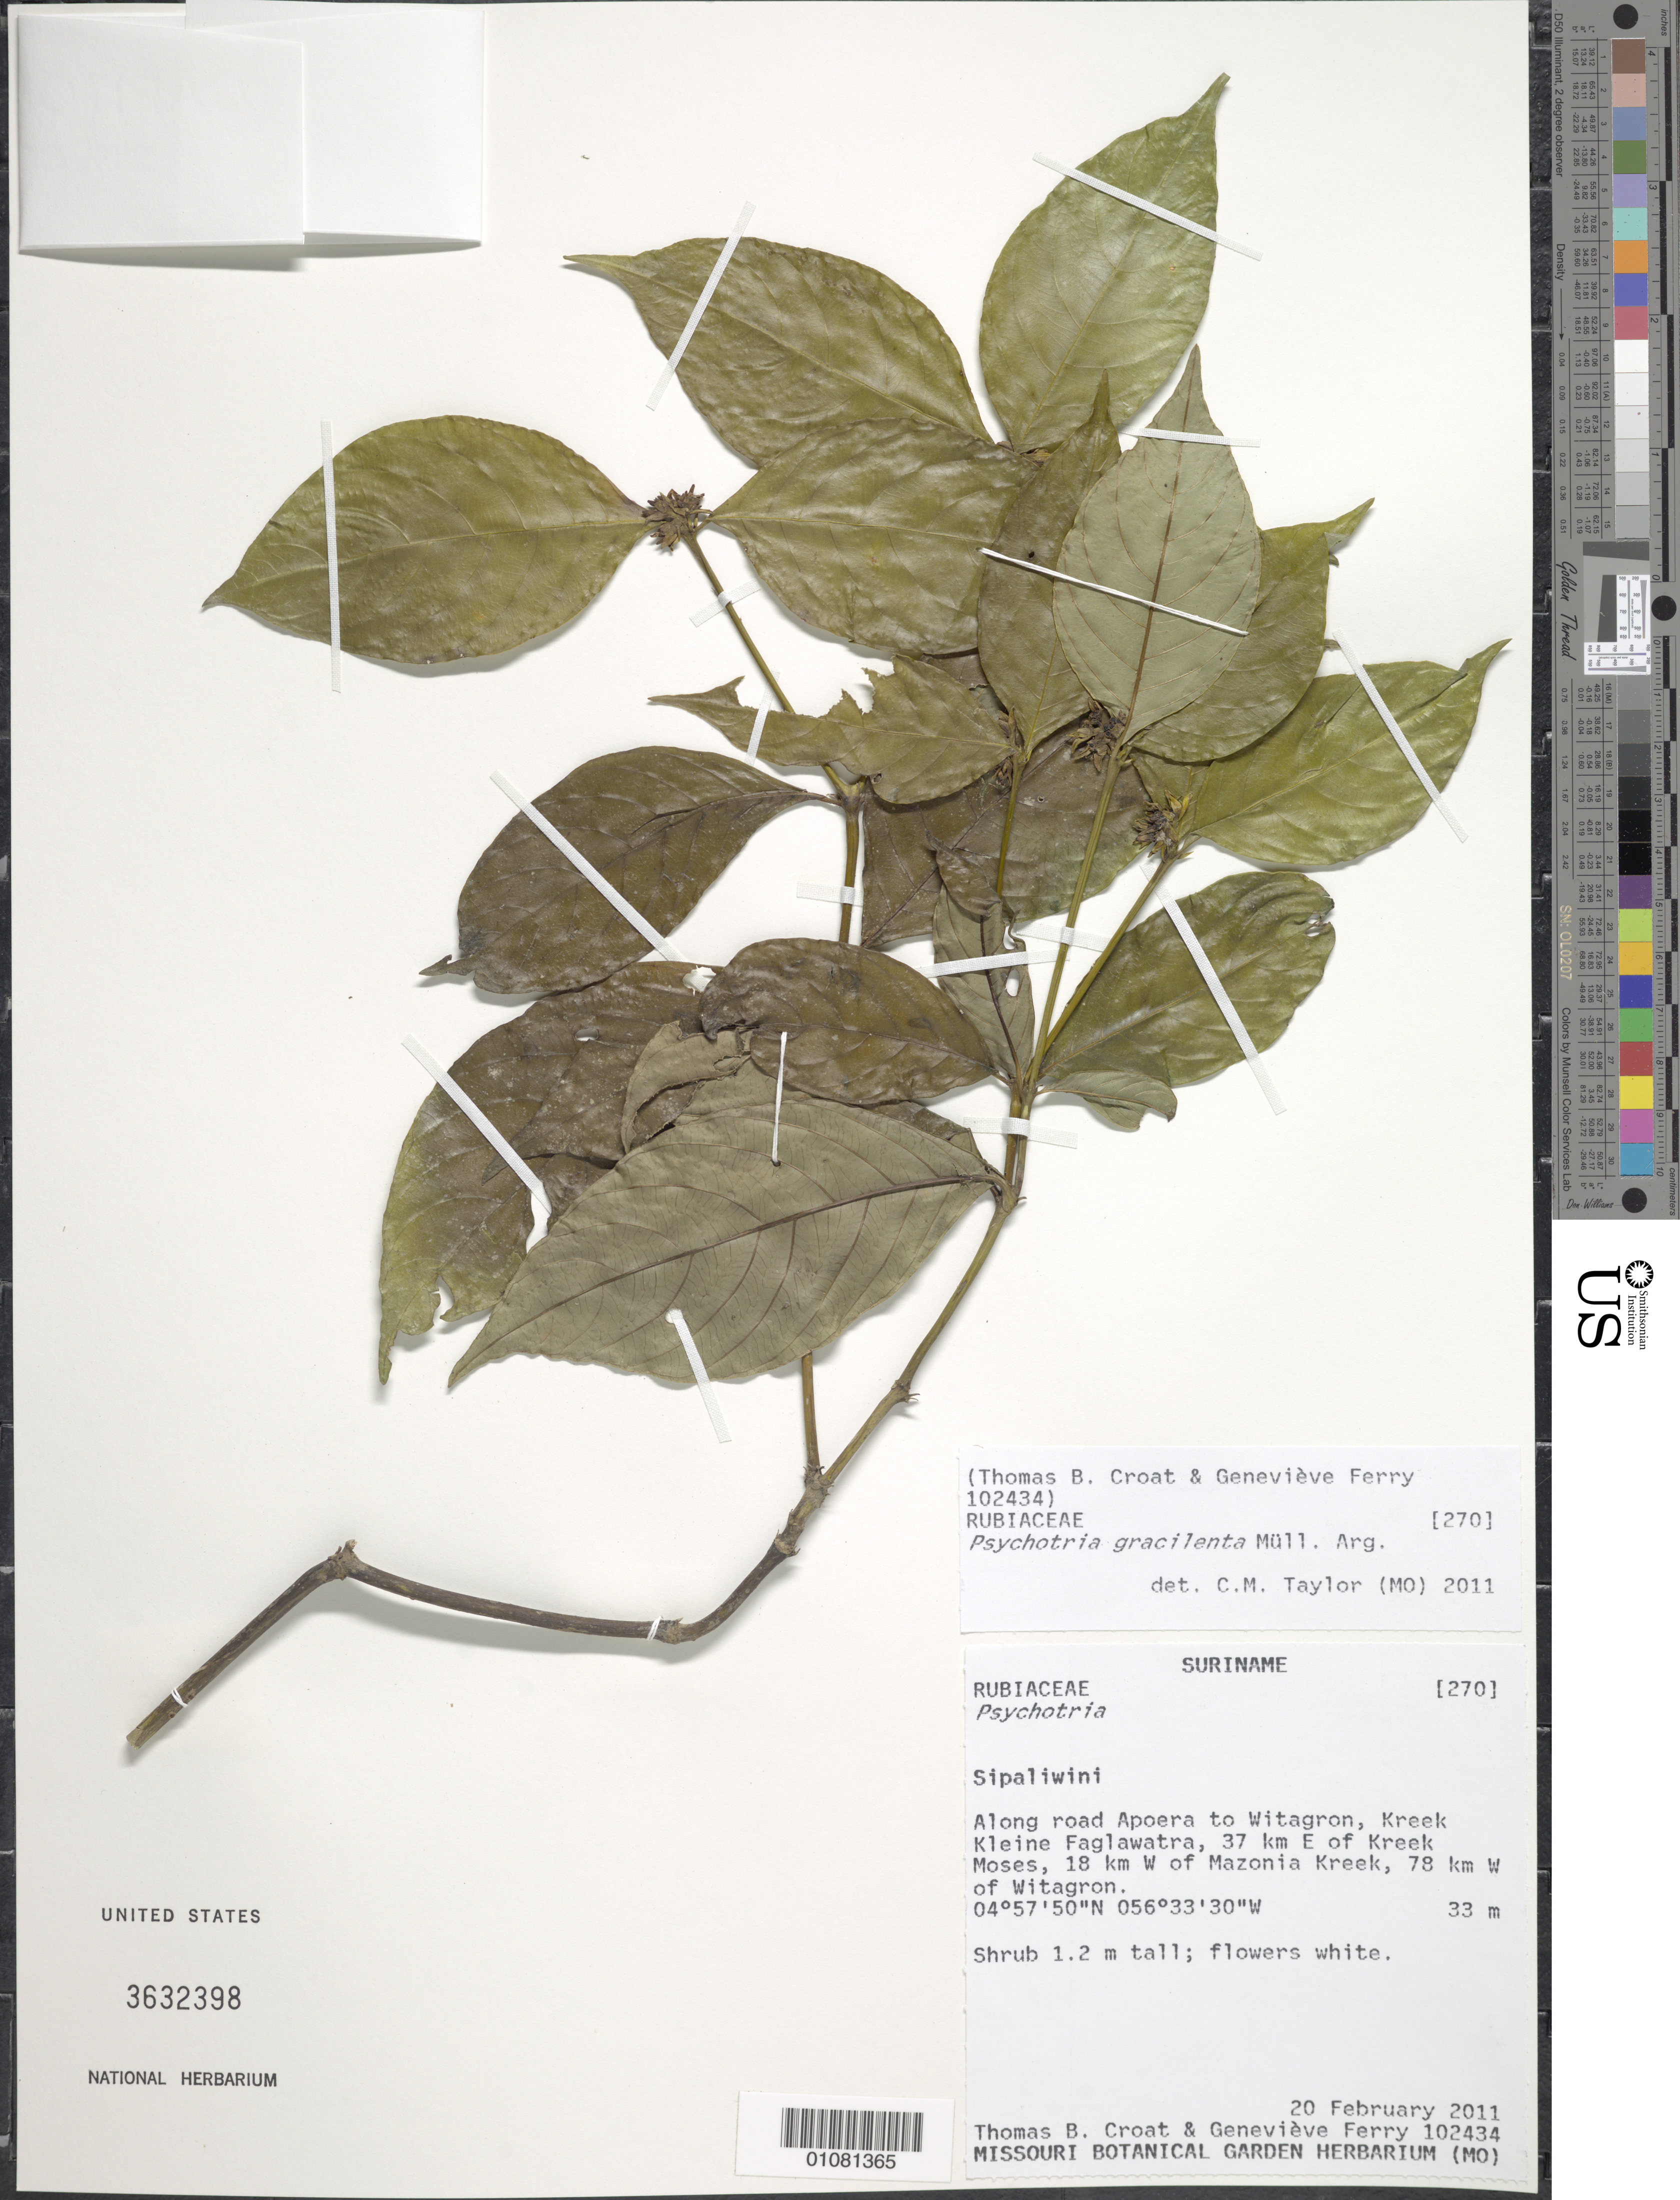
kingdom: Plantae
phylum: Tracheophyta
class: Magnoliopsida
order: Gentianales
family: Rubiaceae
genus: Palicourea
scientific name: Palicourea gracilenta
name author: (Müll. Arg.) Delprete & J.H. Kirkbr.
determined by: Kirkbride, J. H., Jr.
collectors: T. B. Croat & G. Ferry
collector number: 102434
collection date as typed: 20-Feb-11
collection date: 1911-02-20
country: Suriname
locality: Sipaliwini. Along road Apoera to Witagron, Kreek Kleine Faglawatra, 37km E of Kreek Moses, 18km W of Mazonia Kreek, 78km W of Witagron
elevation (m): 33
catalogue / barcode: US 3632398